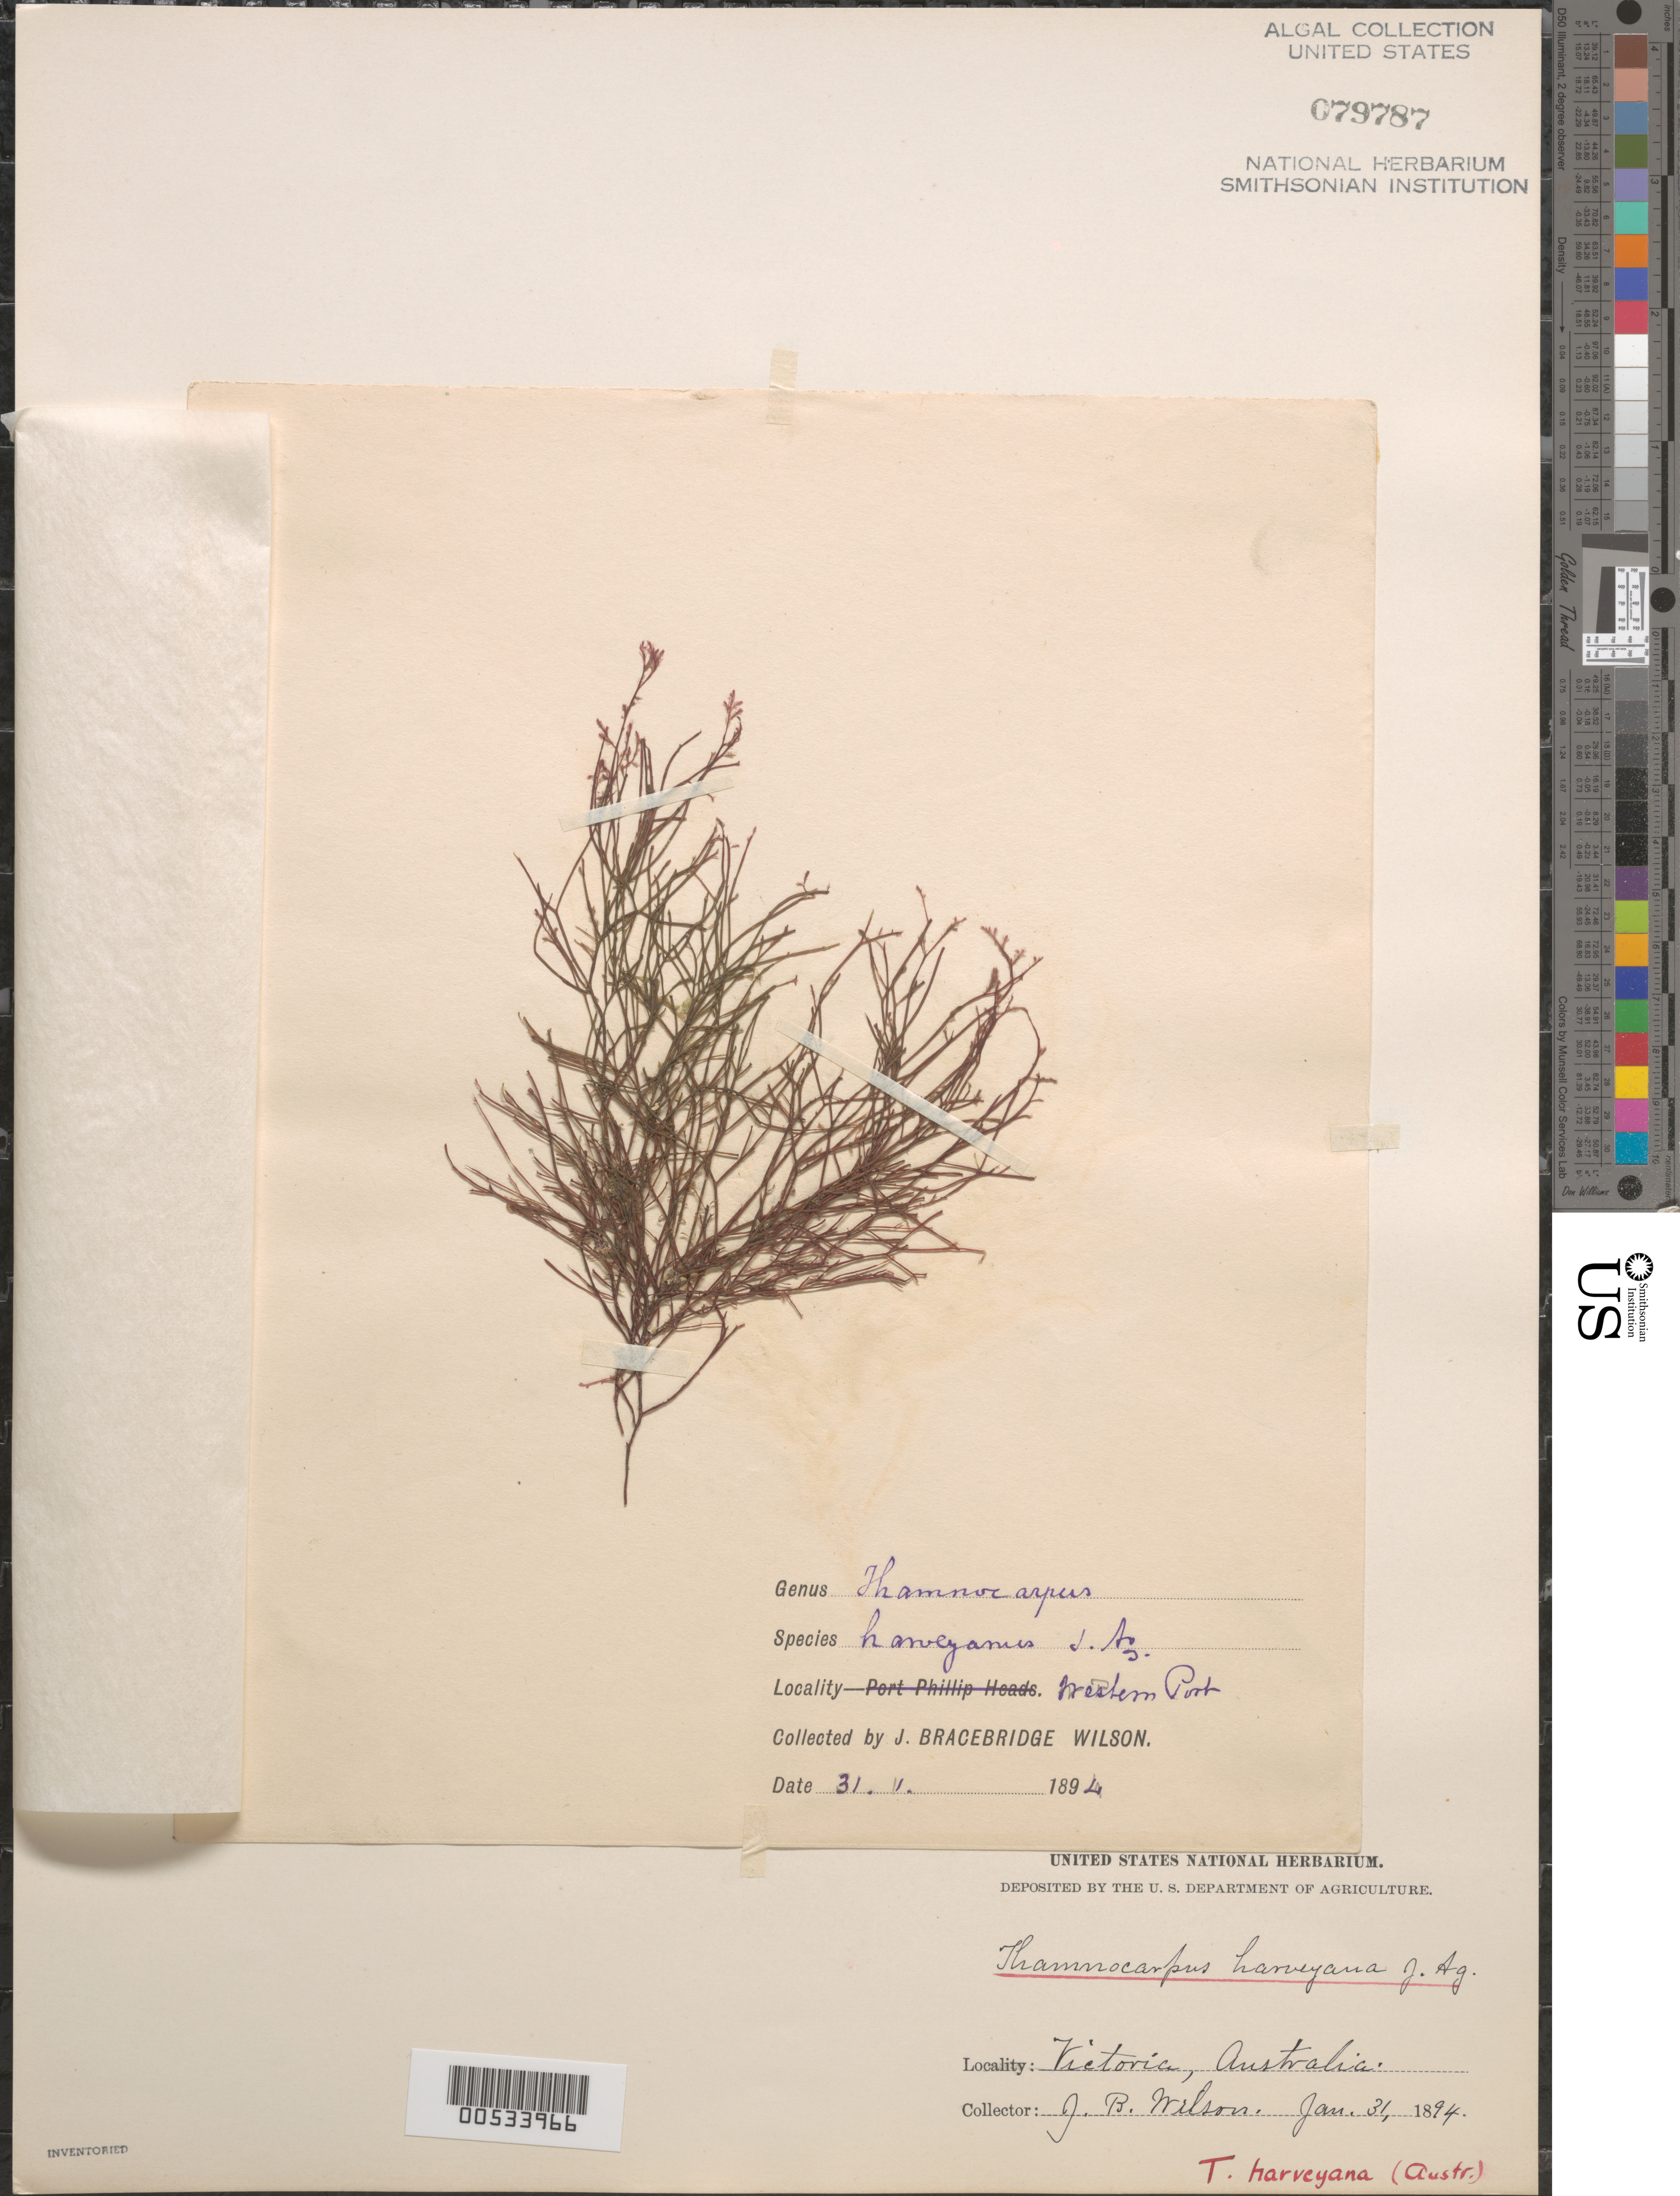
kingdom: Plantae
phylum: Rhodophyta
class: Florideophyceae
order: Ceramiales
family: Callithamniaceae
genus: Carpothamnion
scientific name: Carpothamnion gunnianum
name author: (Harvey) Kütz.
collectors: J. B. Wilson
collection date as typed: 31 Jan 1894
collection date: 1894-01-31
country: Australia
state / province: Victoria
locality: Western Port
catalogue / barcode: US 79787